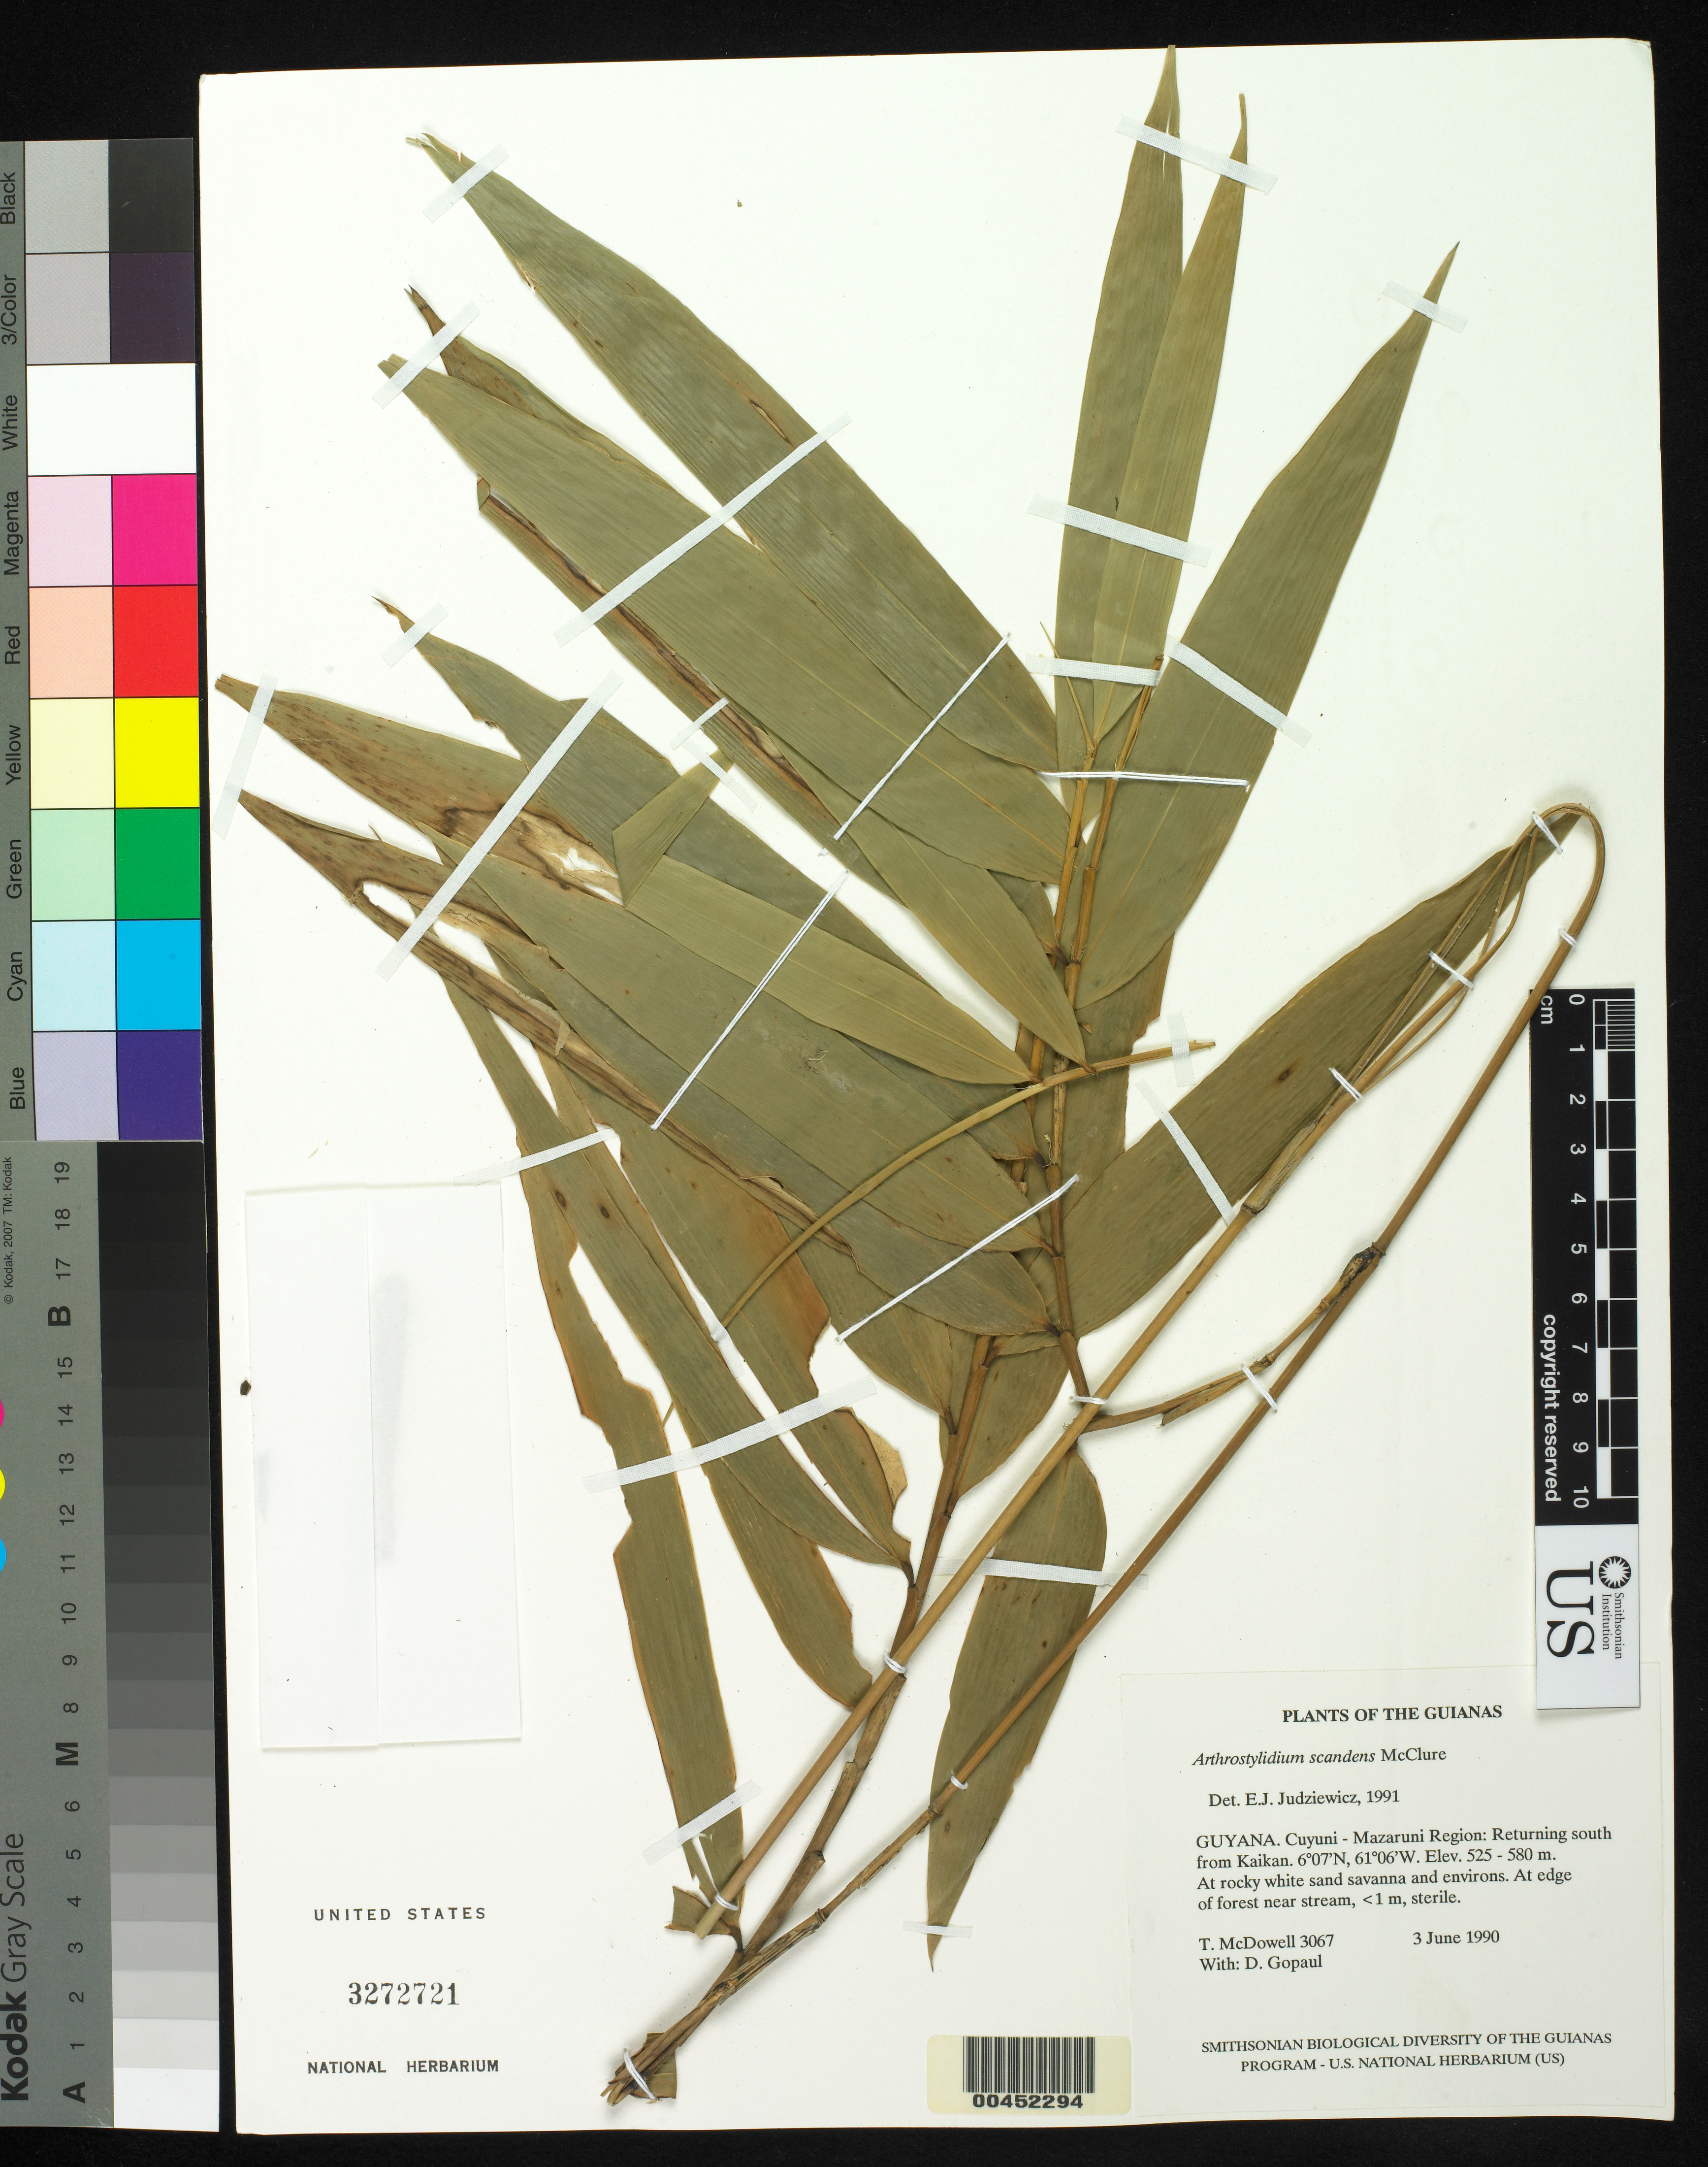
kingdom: Plantae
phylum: Tracheophyta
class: Liliopsida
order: Poales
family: Poaceae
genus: Arthrostylidium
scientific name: Arthrostylidium scandens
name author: McClure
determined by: Judziewicz, E. J.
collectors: T. Mcdowell & D. Gopaul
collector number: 3067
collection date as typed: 03 Jun 1990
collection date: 1990-06-03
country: Guyana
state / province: Cuyuni-mazaruni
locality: S from kaikan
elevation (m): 525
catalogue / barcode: US 3272721